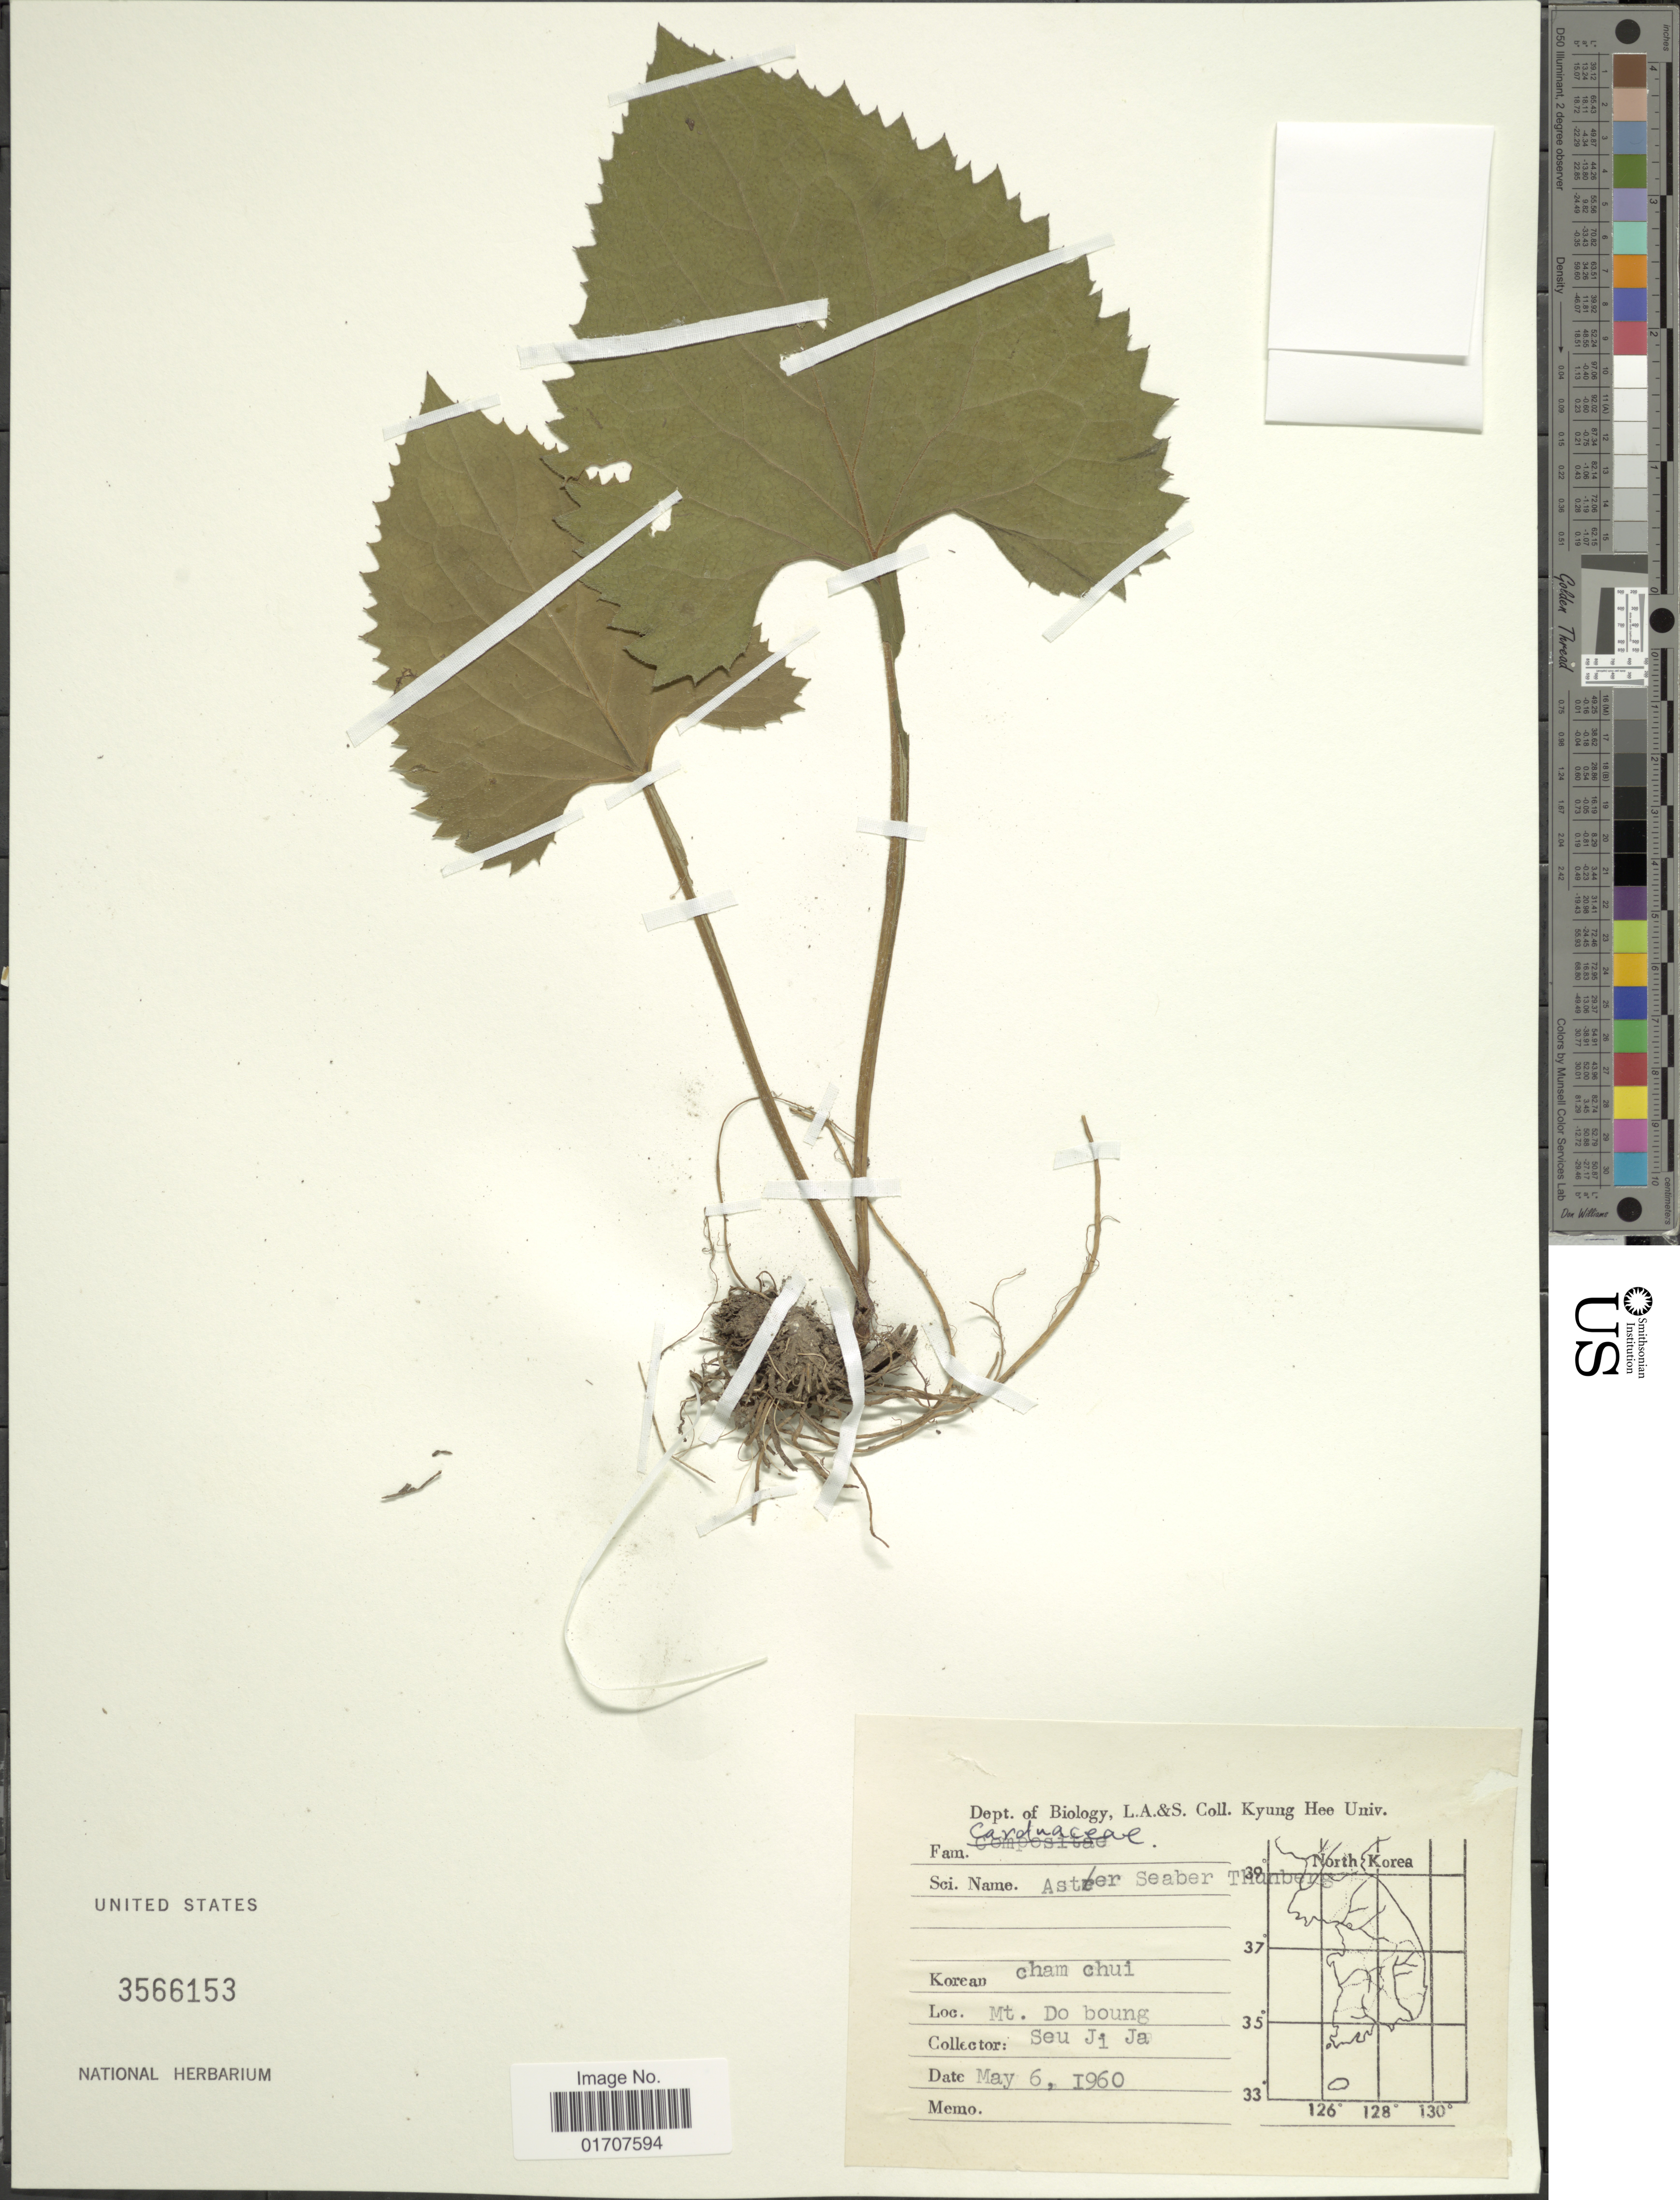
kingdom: Plantae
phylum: Tracheophyta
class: Magnoliopsida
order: Asterales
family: Asteraceae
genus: Doellingeria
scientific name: Doellingeria scaber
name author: (Thunb.) Nees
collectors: Seu Ji Ja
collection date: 1960-05-06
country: South Korea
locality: Mt. Do boung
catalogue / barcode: US 3566153